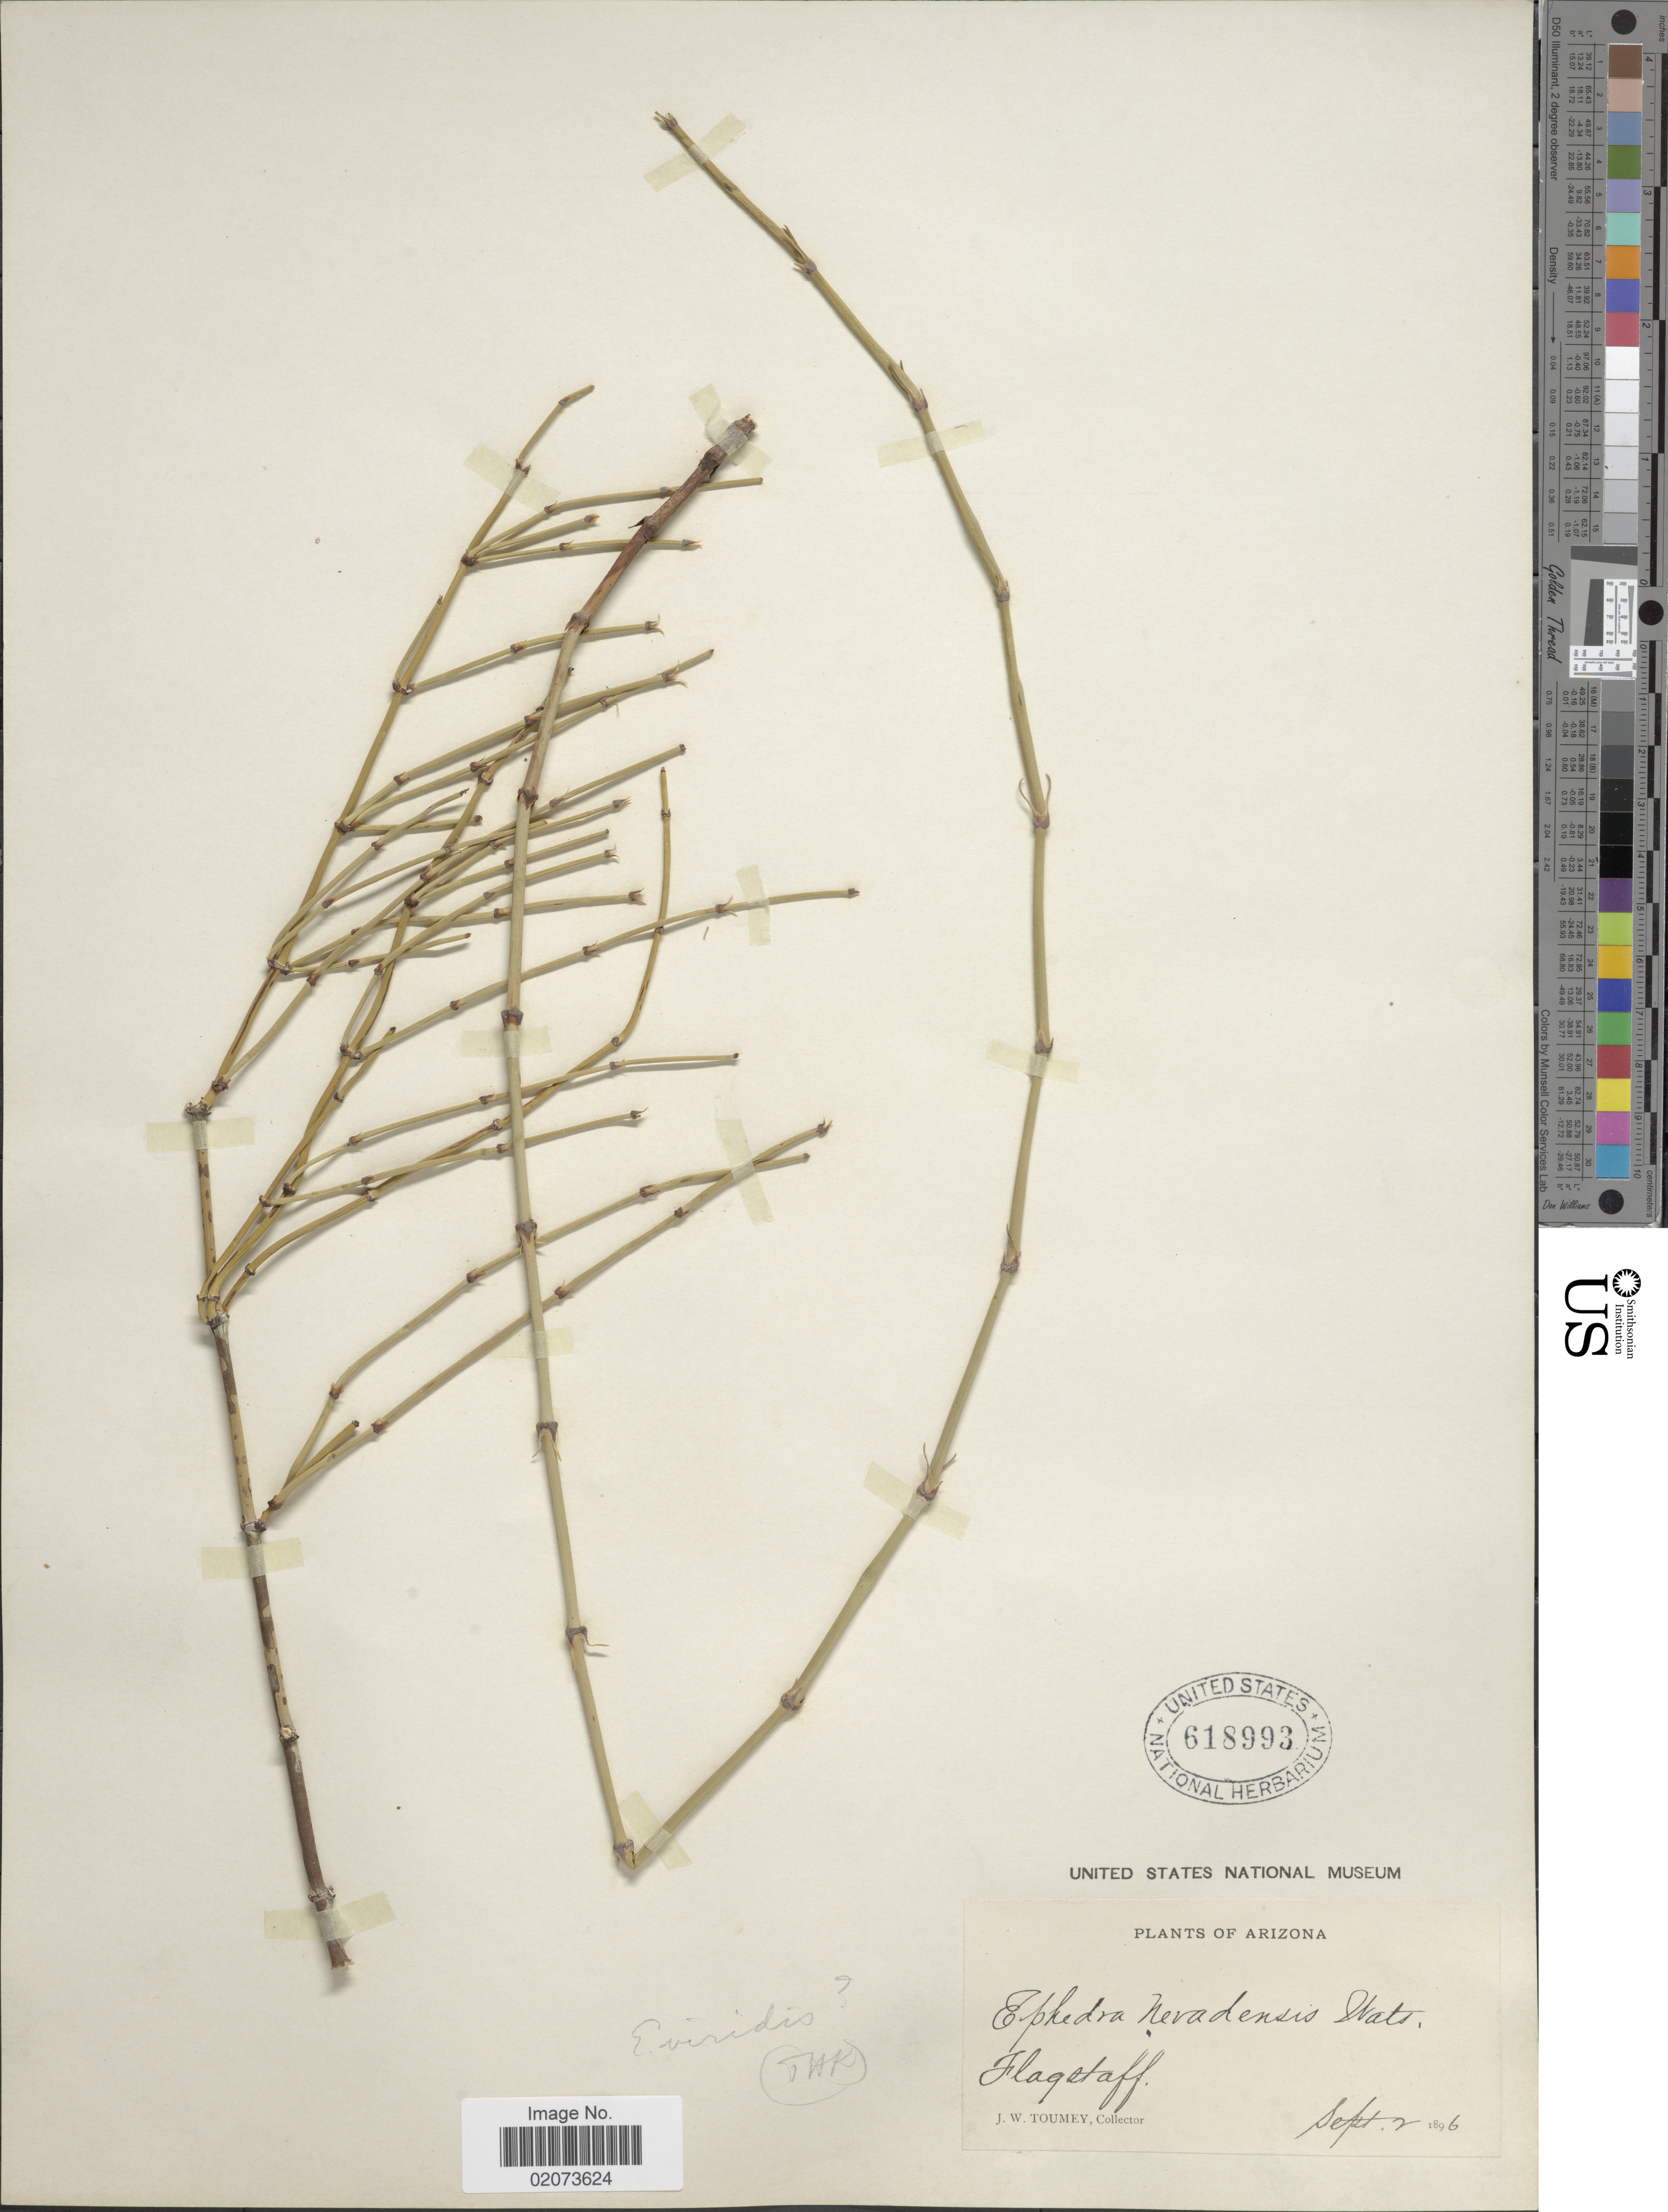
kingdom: Plantae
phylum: Tracheophyta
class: Gnetopsida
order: Ephedrales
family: Ephedraceae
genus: Ephedra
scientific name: Ephedra viridis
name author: Coville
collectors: J. W. Toumey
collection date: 1896-09-02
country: United States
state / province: Arizona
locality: Flagstaff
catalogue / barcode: US 618993